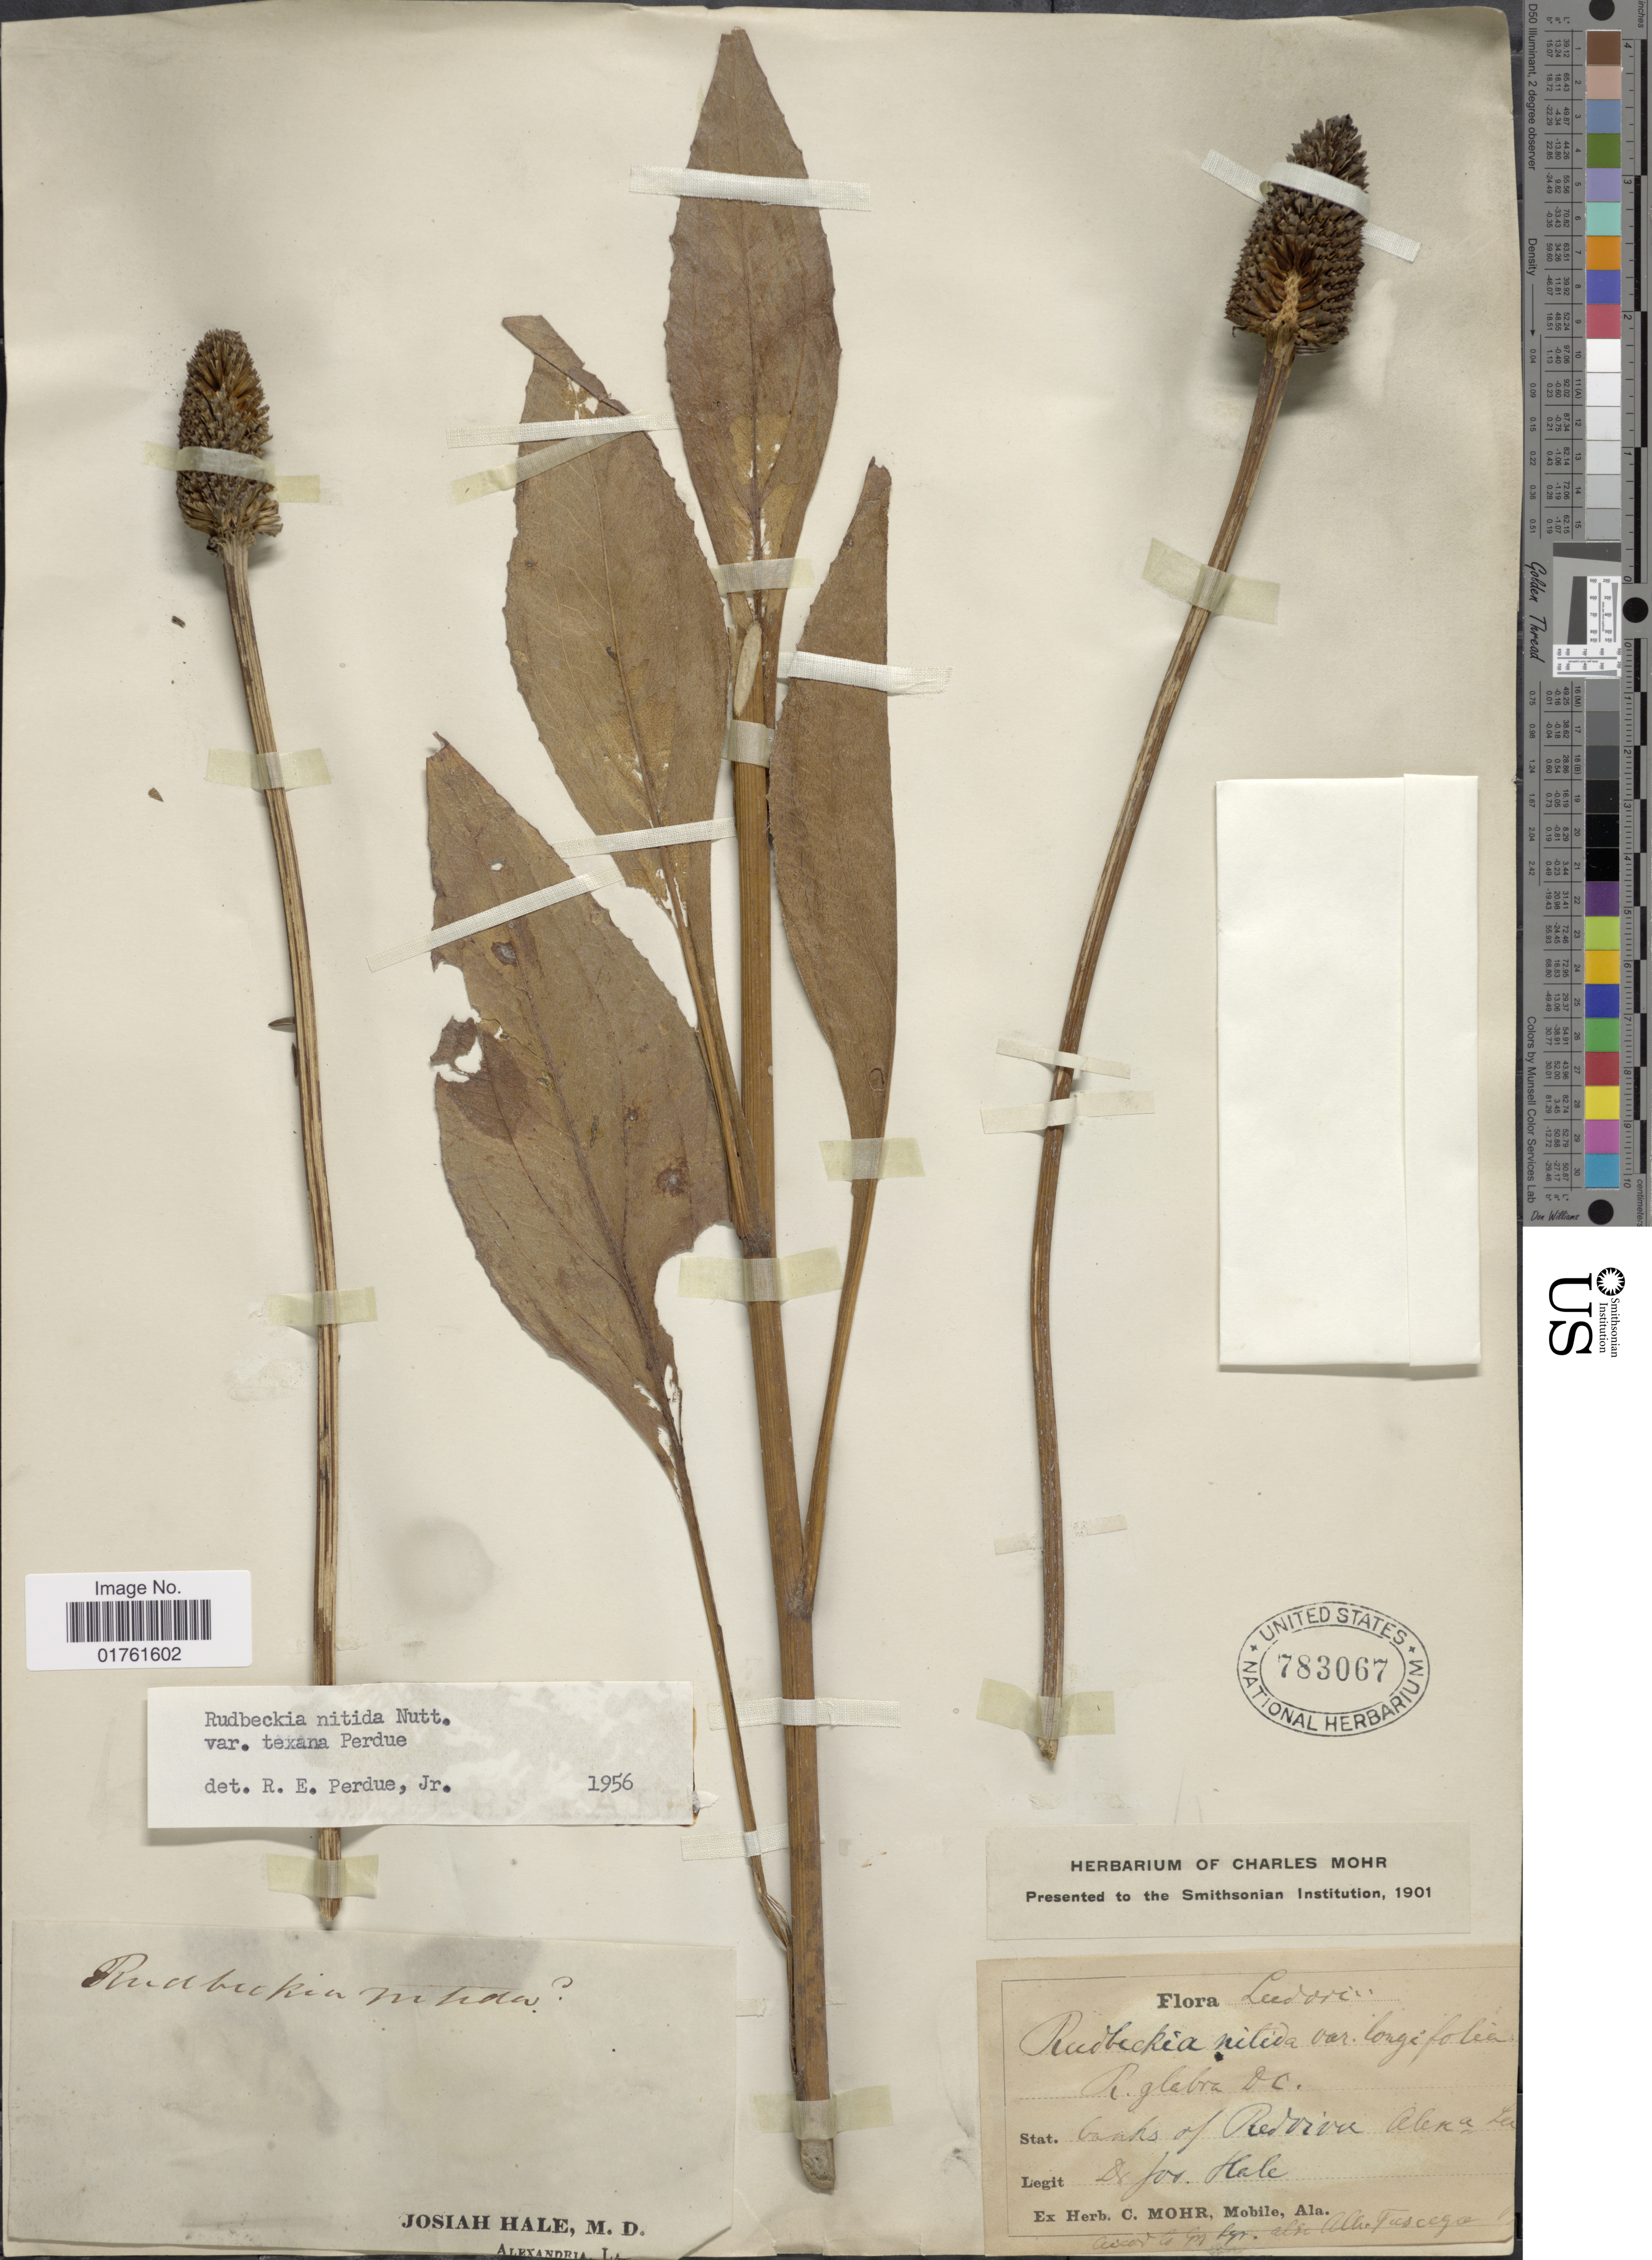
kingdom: Plantae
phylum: Tracheophyta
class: Magnoliopsida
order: Asterales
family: Asteraceae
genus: Rudbeckia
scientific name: Rudbeckia nitida var. texana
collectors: J. Hale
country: United States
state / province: Louisiana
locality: Ludov, banks of Red River Alexa.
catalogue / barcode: US 783067